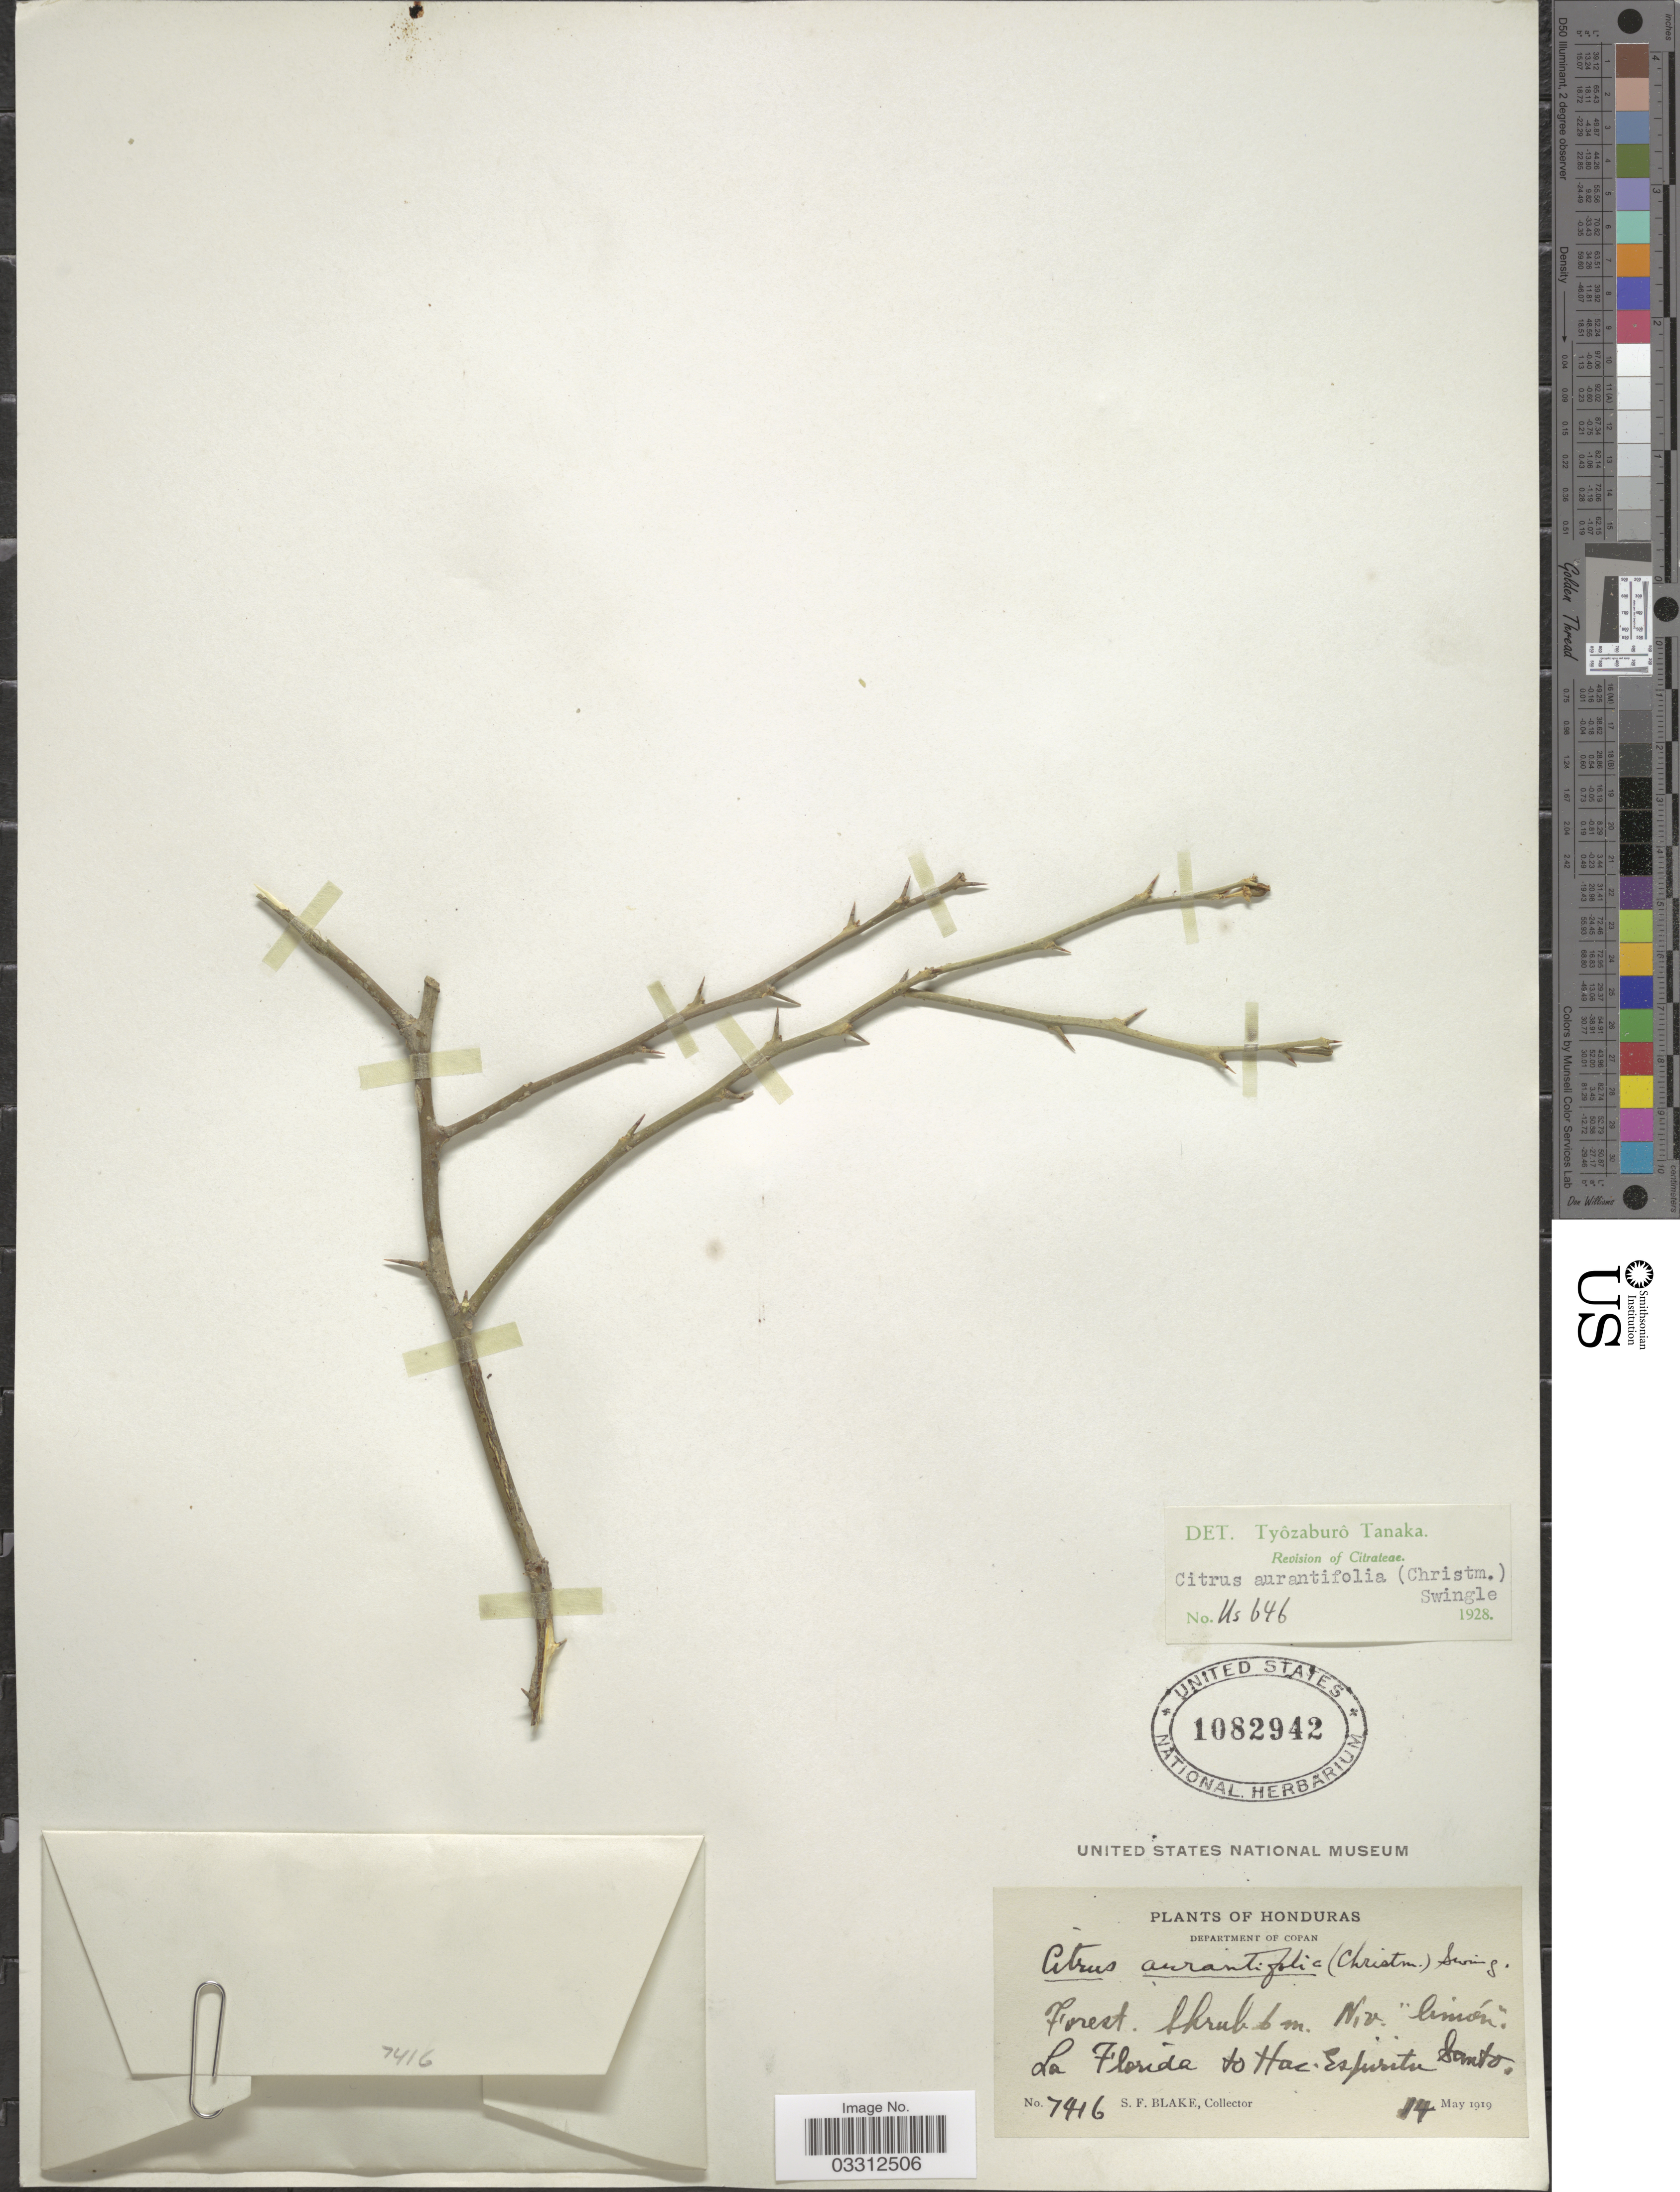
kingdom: Plantae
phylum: Tracheophyta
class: Magnoliopsida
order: Sapindales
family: Rutaceae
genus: Citrus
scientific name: Citrus x aurantifolia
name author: (Christm.) Swingle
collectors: S. Blake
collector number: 7416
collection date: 1919-05-14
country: Honduras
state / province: Copán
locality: Department of Copan.La Florida to Hac. Espiritu Santo.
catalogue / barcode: US 1082942